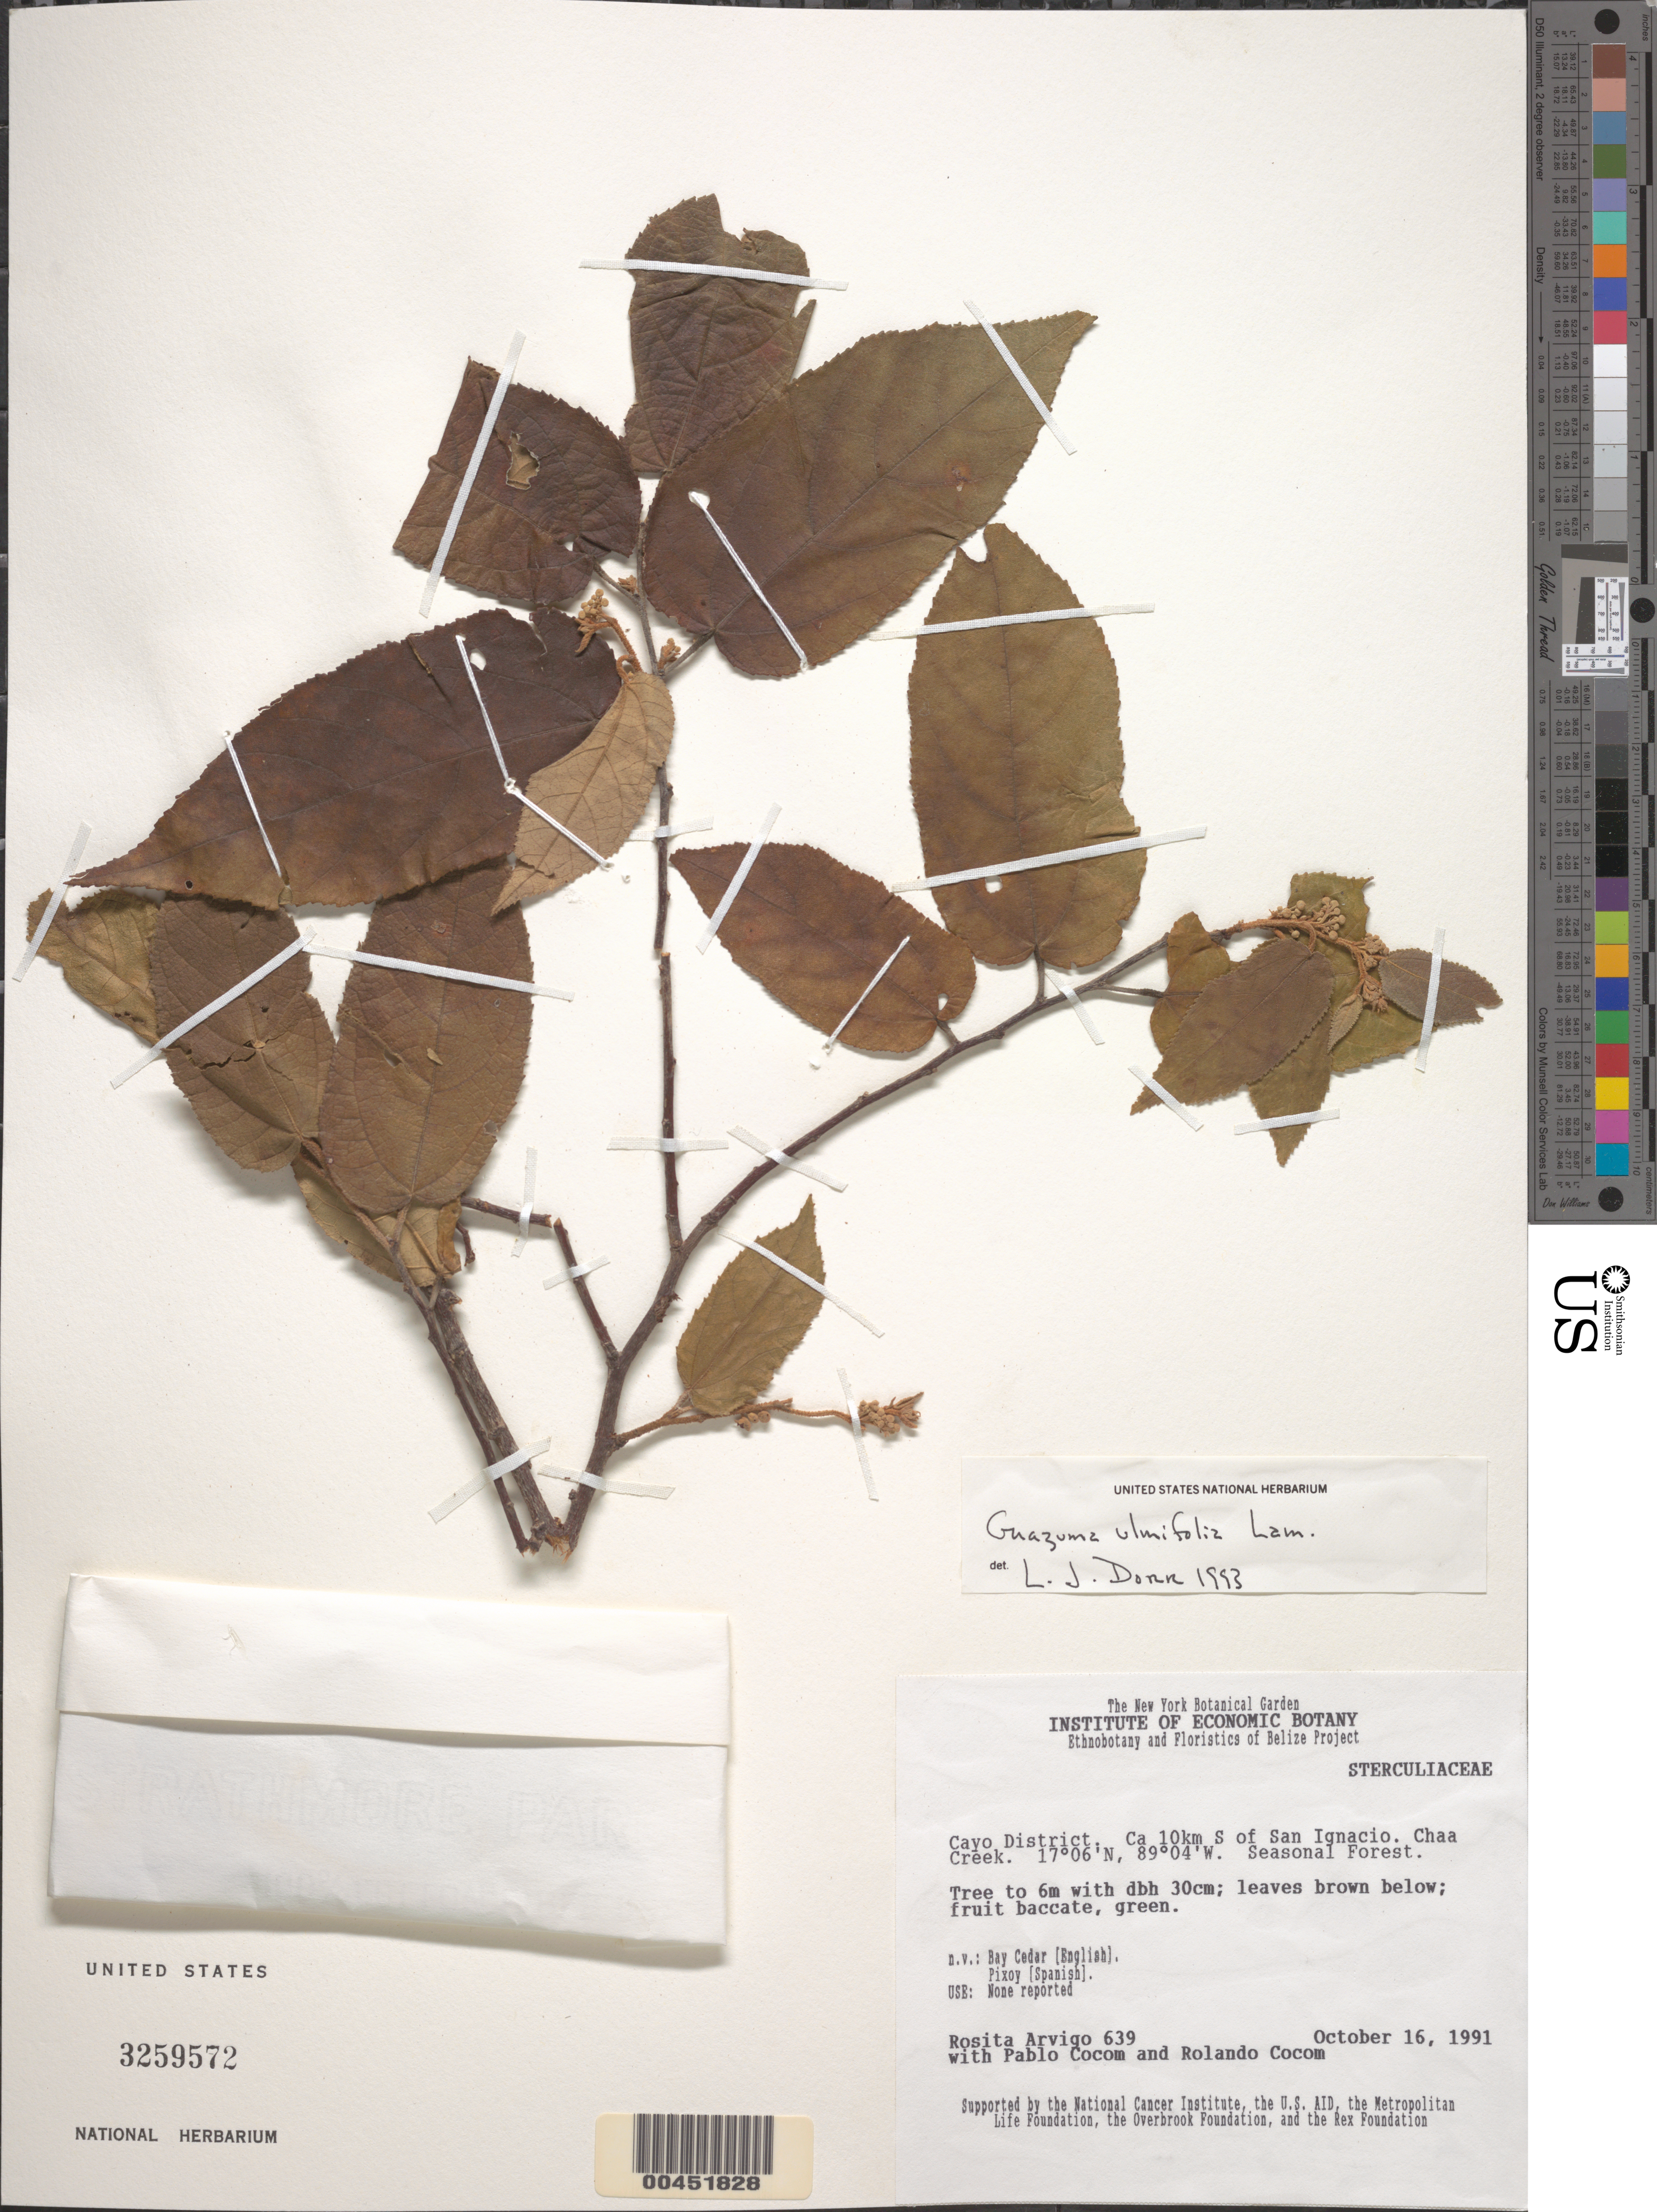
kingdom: Plantae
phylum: Tracheophyta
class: Magnoliopsida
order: Malvales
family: Malvaceae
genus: Guazuma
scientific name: Guazuma ulmifolia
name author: Lam.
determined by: Dorr, L. J., (BOT), Smithsonian Institution - National Museum of Natural History (UNITED STATES)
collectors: R. Arvigo, P. Cocom & R. Cocom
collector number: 639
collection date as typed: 16 Oct 1991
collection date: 1991-10-16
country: Belize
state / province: Cayo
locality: Ca 10 km S of San Ignacio. Chaa Creek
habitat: Seasonal Forest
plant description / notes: Common name: Bay Cedar; Common name language: Eng.; Common name: Pixoy; Common name language: Span.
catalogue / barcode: US 3259572